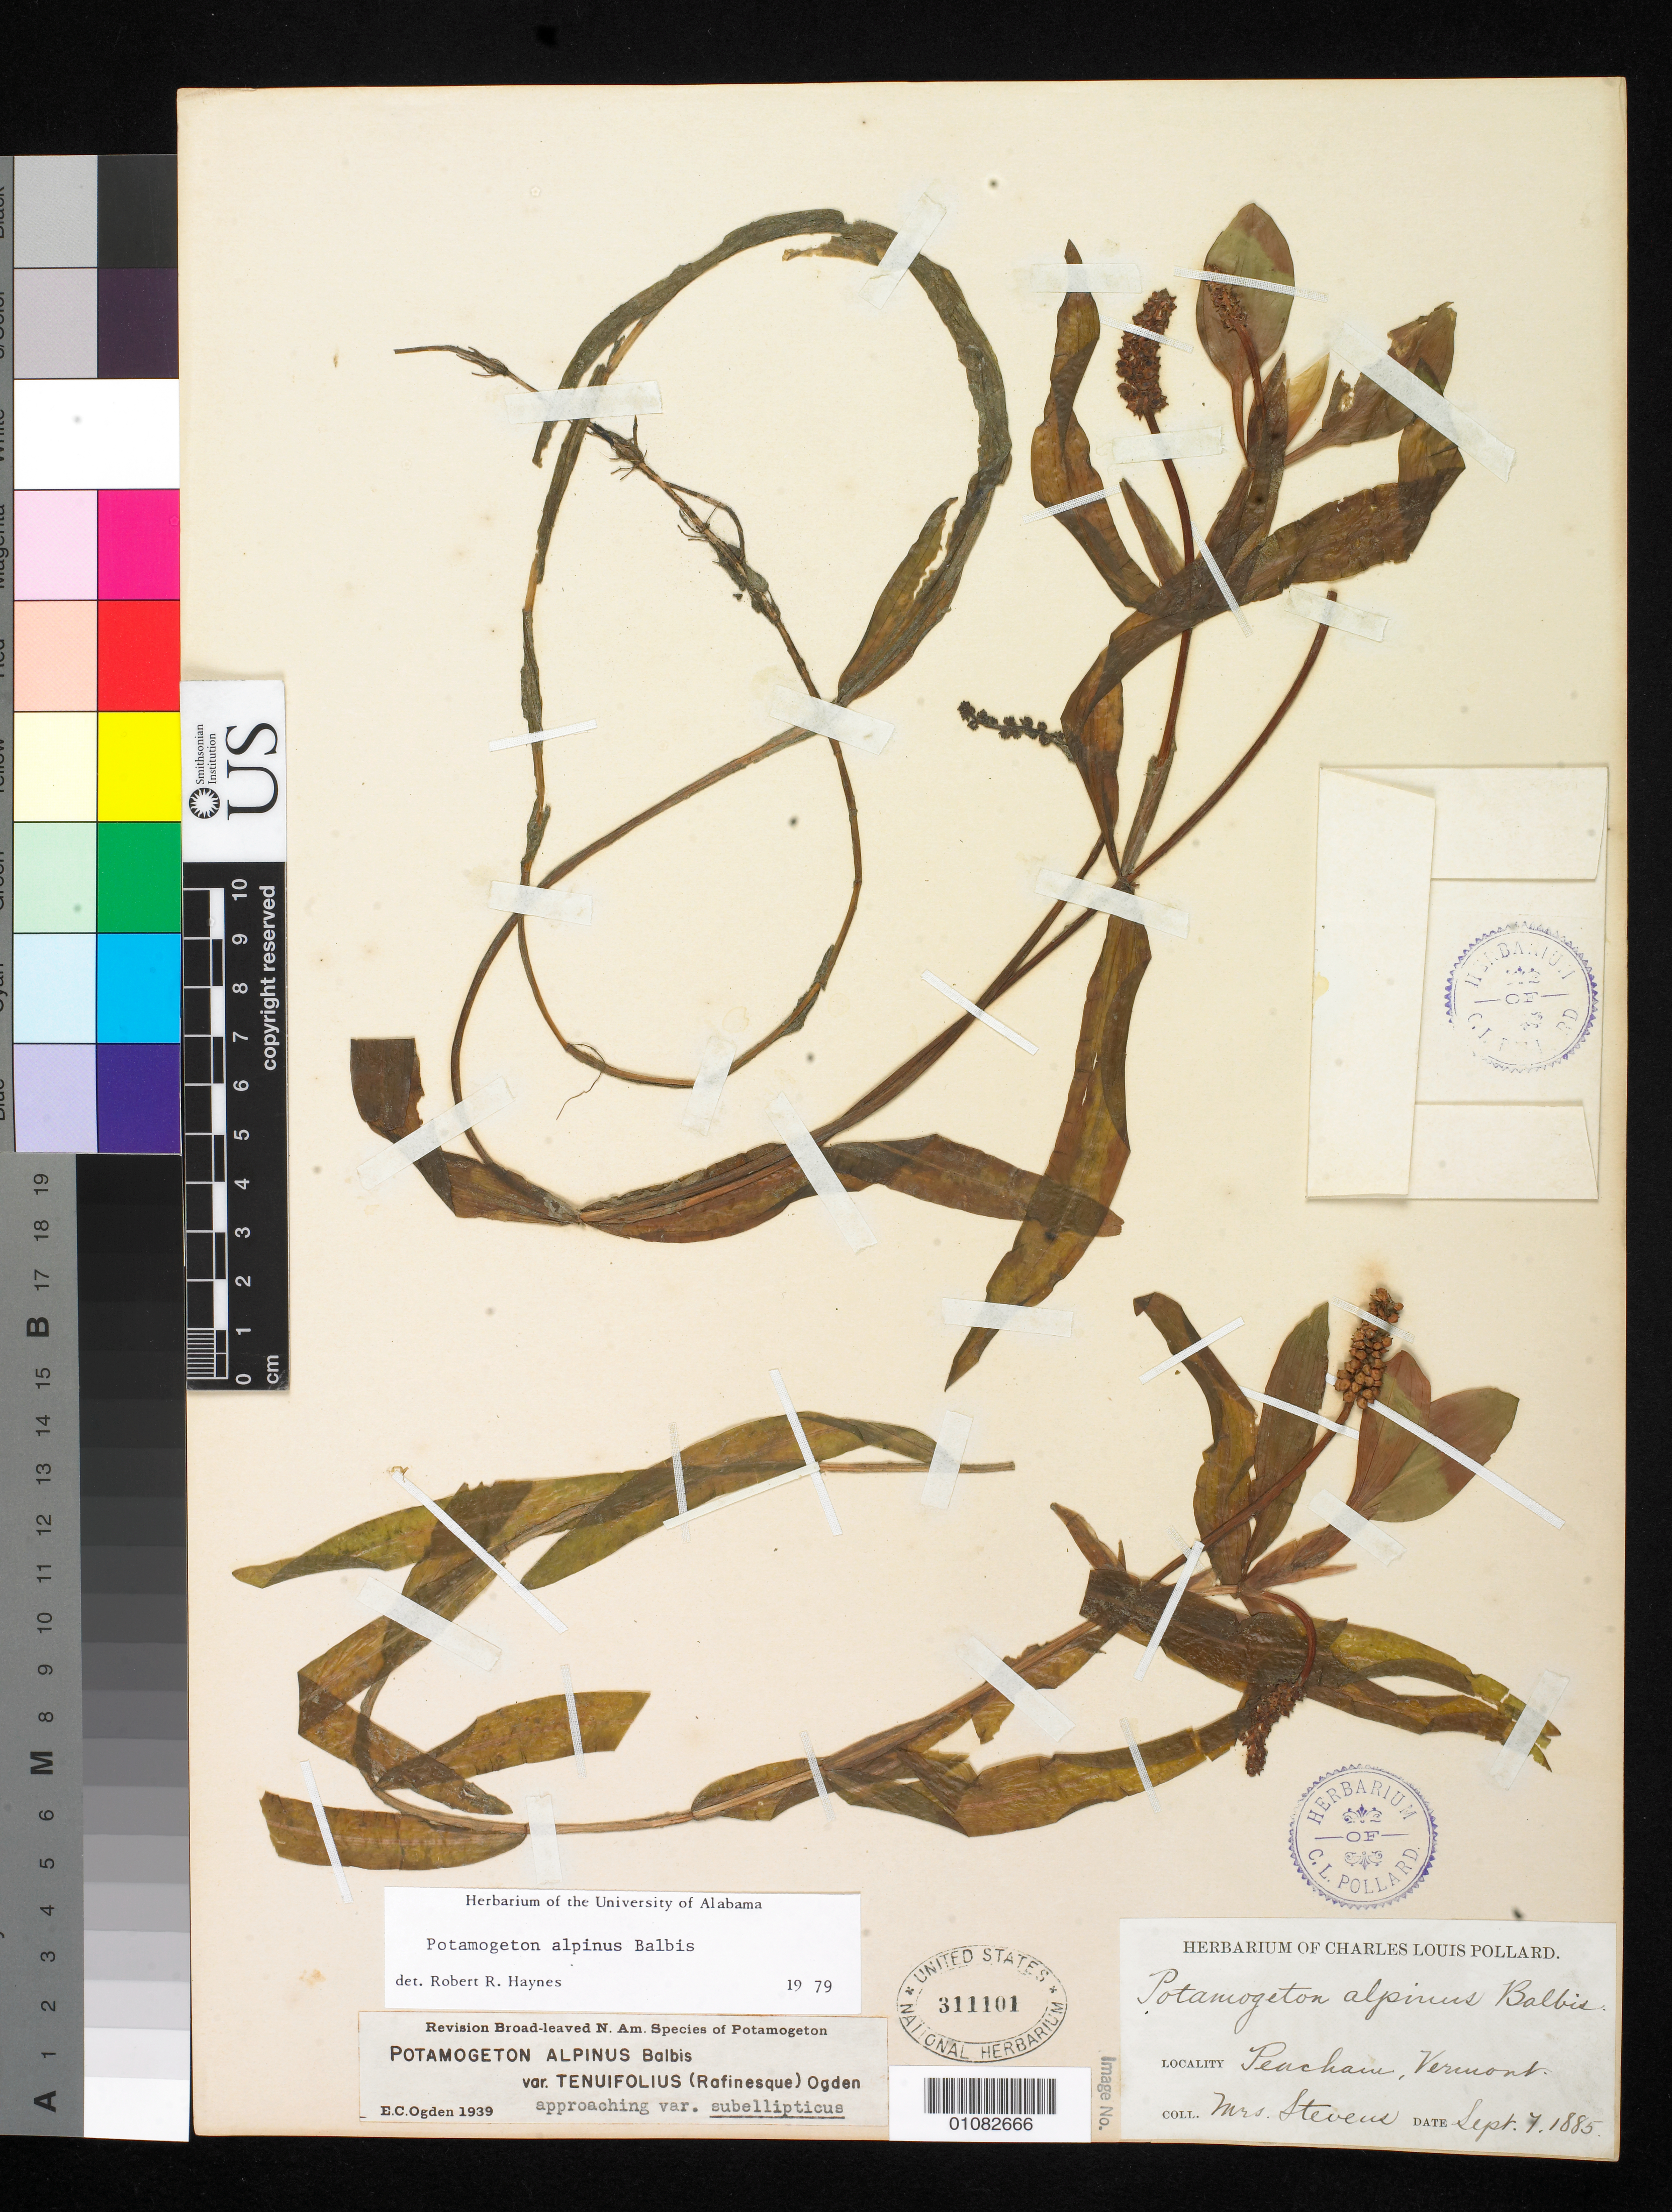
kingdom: Plantae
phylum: Tracheophyta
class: Liliopsida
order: Alismatales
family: Potamogetonaceae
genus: Potamogeton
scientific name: Potamogeton alpinus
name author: Balb.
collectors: Stevens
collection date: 1885-09-07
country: United States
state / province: Vermont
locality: Peacham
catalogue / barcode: US 311101